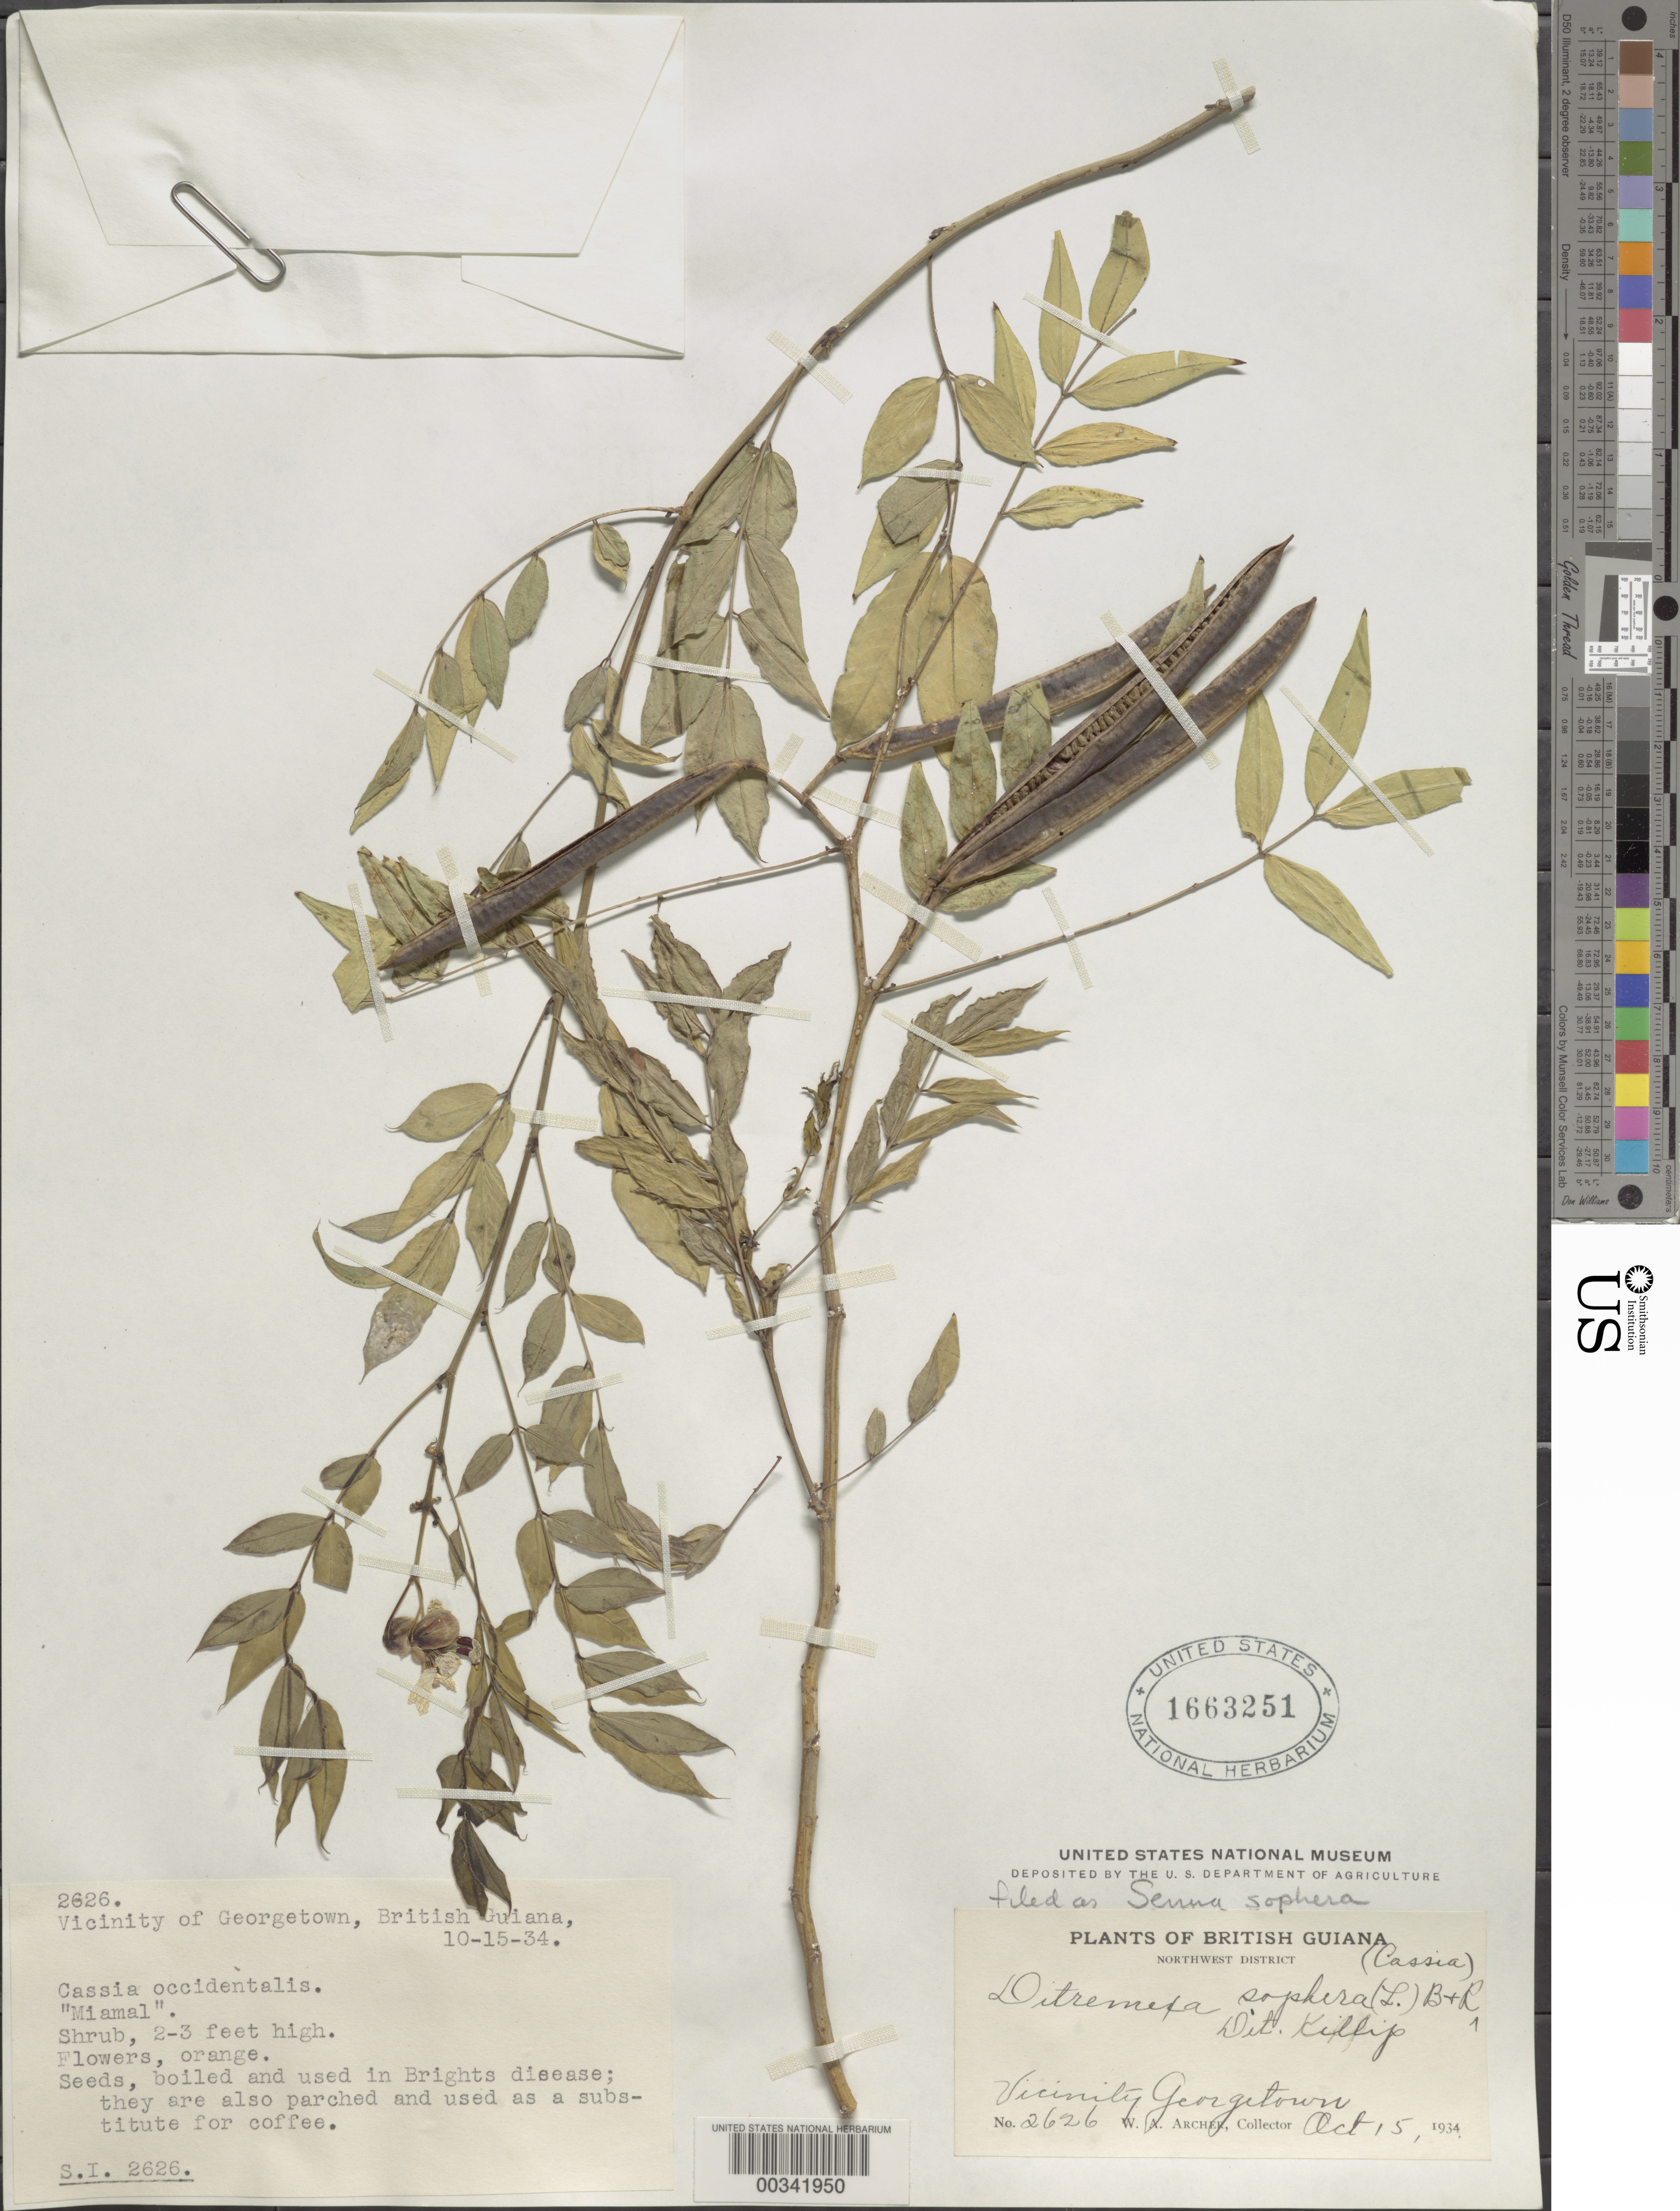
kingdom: Plantae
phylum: Tracheophyta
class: Magnoliopsida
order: Fabales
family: Fabaceae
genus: Senna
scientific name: Senna sophera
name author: (L.) Roxb.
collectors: W. A. Archer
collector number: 2626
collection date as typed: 15 Oct 1934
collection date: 1934-10-15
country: Guyana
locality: Vicinity of georgetown, northwest district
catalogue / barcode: US 1663251